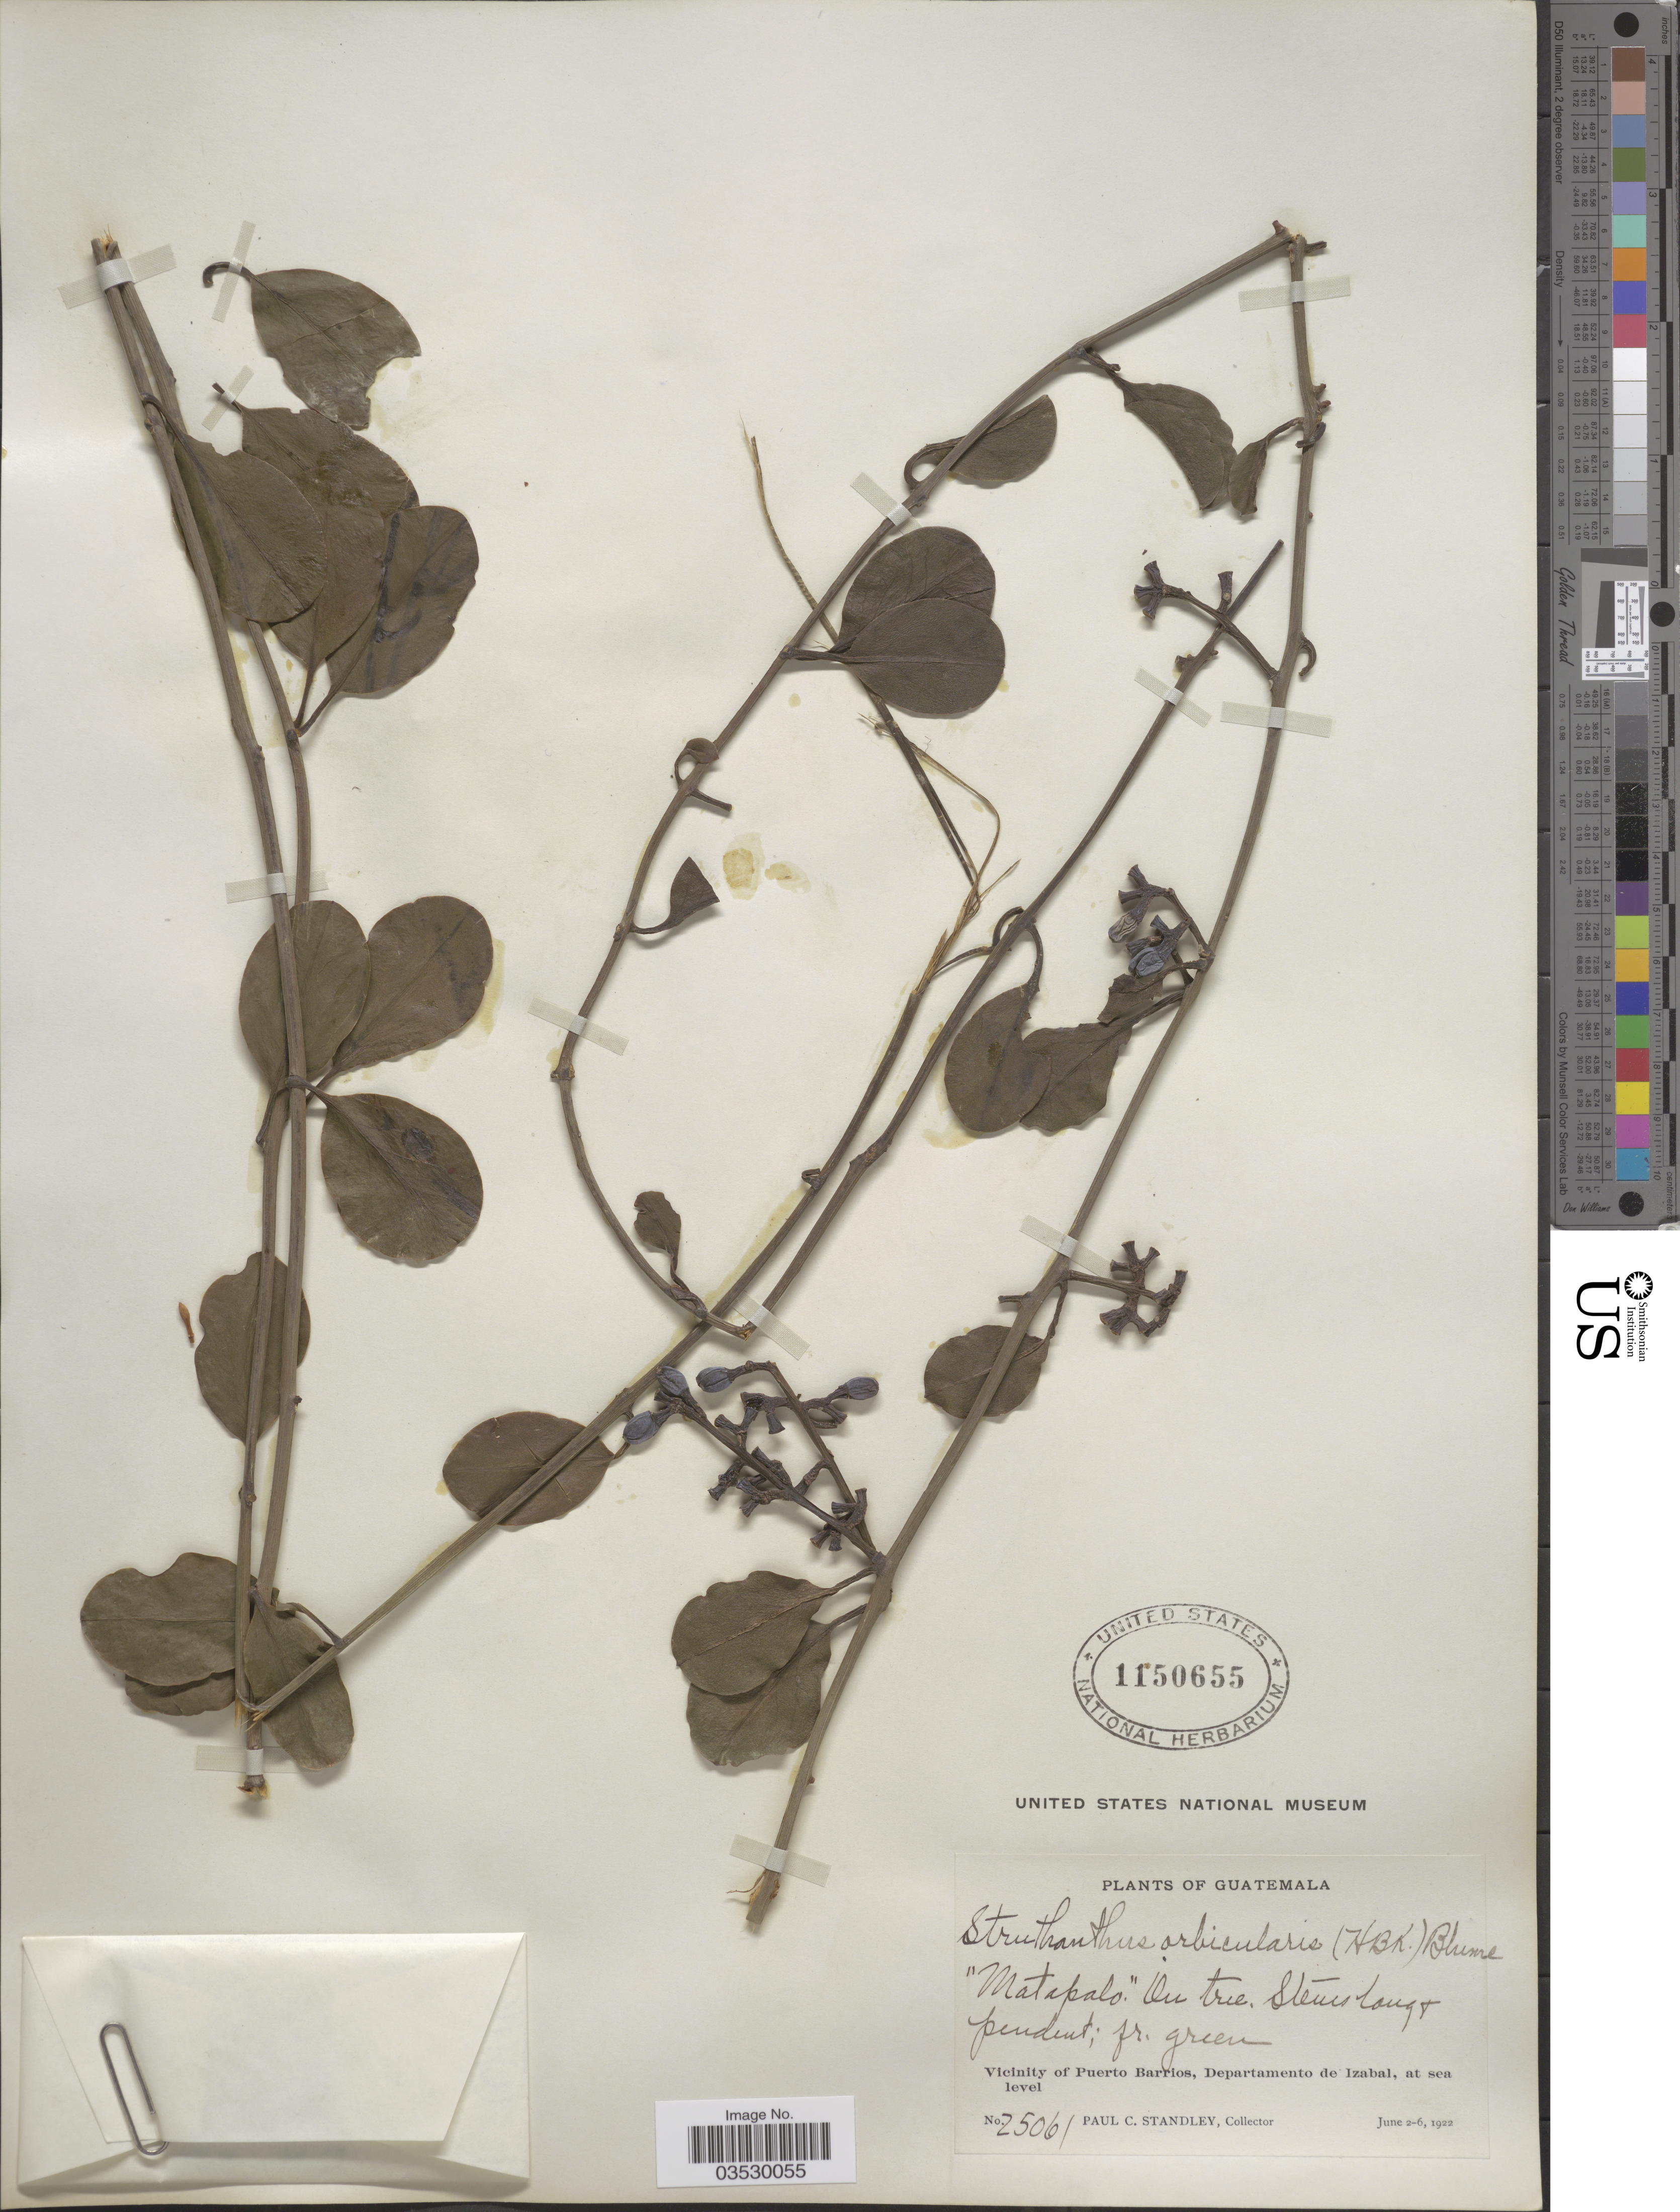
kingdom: Plantae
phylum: Tracheophyta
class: Magnoliopsida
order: Santalales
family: Loranthaceae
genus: Struthanthus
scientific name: Struthanthus orbicularis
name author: (Kunth) Blume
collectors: P. C. Standley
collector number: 25061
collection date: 1922-06-02/1922-06-06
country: Guatemala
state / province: Izabal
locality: Vicinity of Puerto Barrios, Departamento de Izabal.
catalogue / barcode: US 1150655